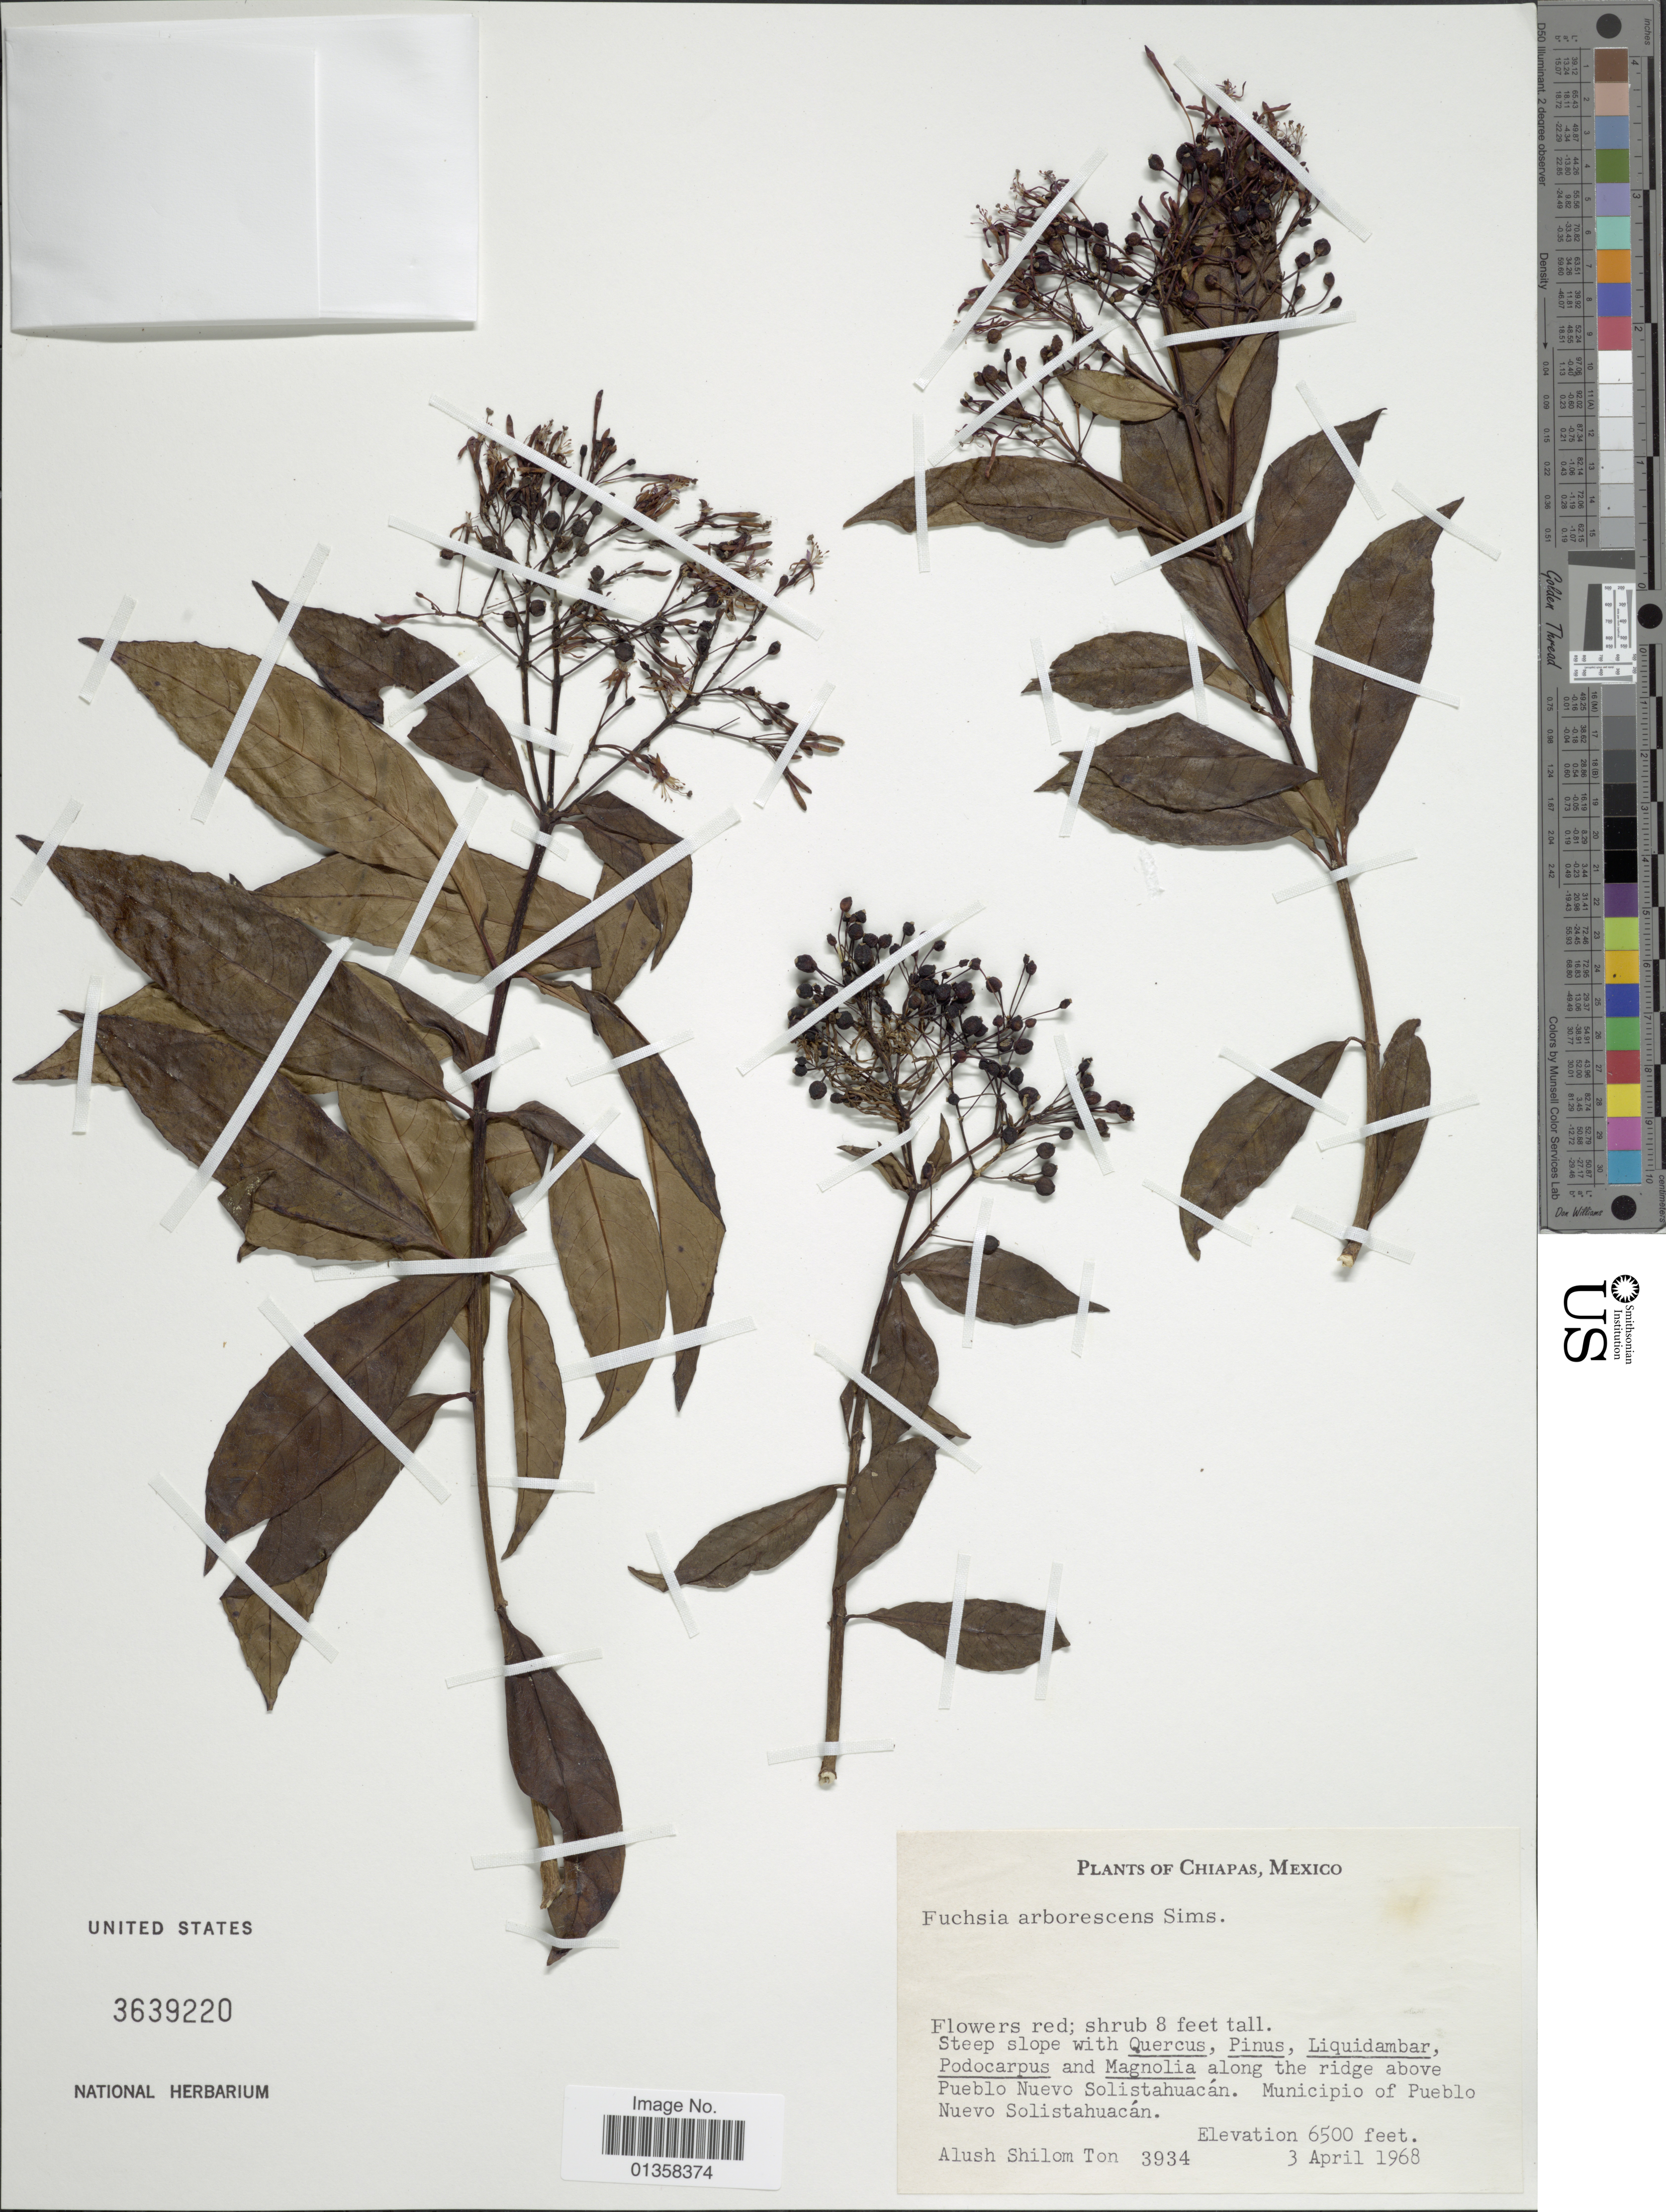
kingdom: Plantae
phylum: Tracheophyta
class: Magnoliopsida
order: Myrtales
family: Onagraceae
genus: Fuchsia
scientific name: Fuchsia arborescens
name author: Sims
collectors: A. S. Ton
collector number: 3934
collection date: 1968-04-03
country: Mexico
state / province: Chiapas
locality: Along the ridge above Pueblo Nuevo Solistahuacán. Municipio of Pueblo Nuevo Solistahuacán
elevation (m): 1981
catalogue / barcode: US 3639220